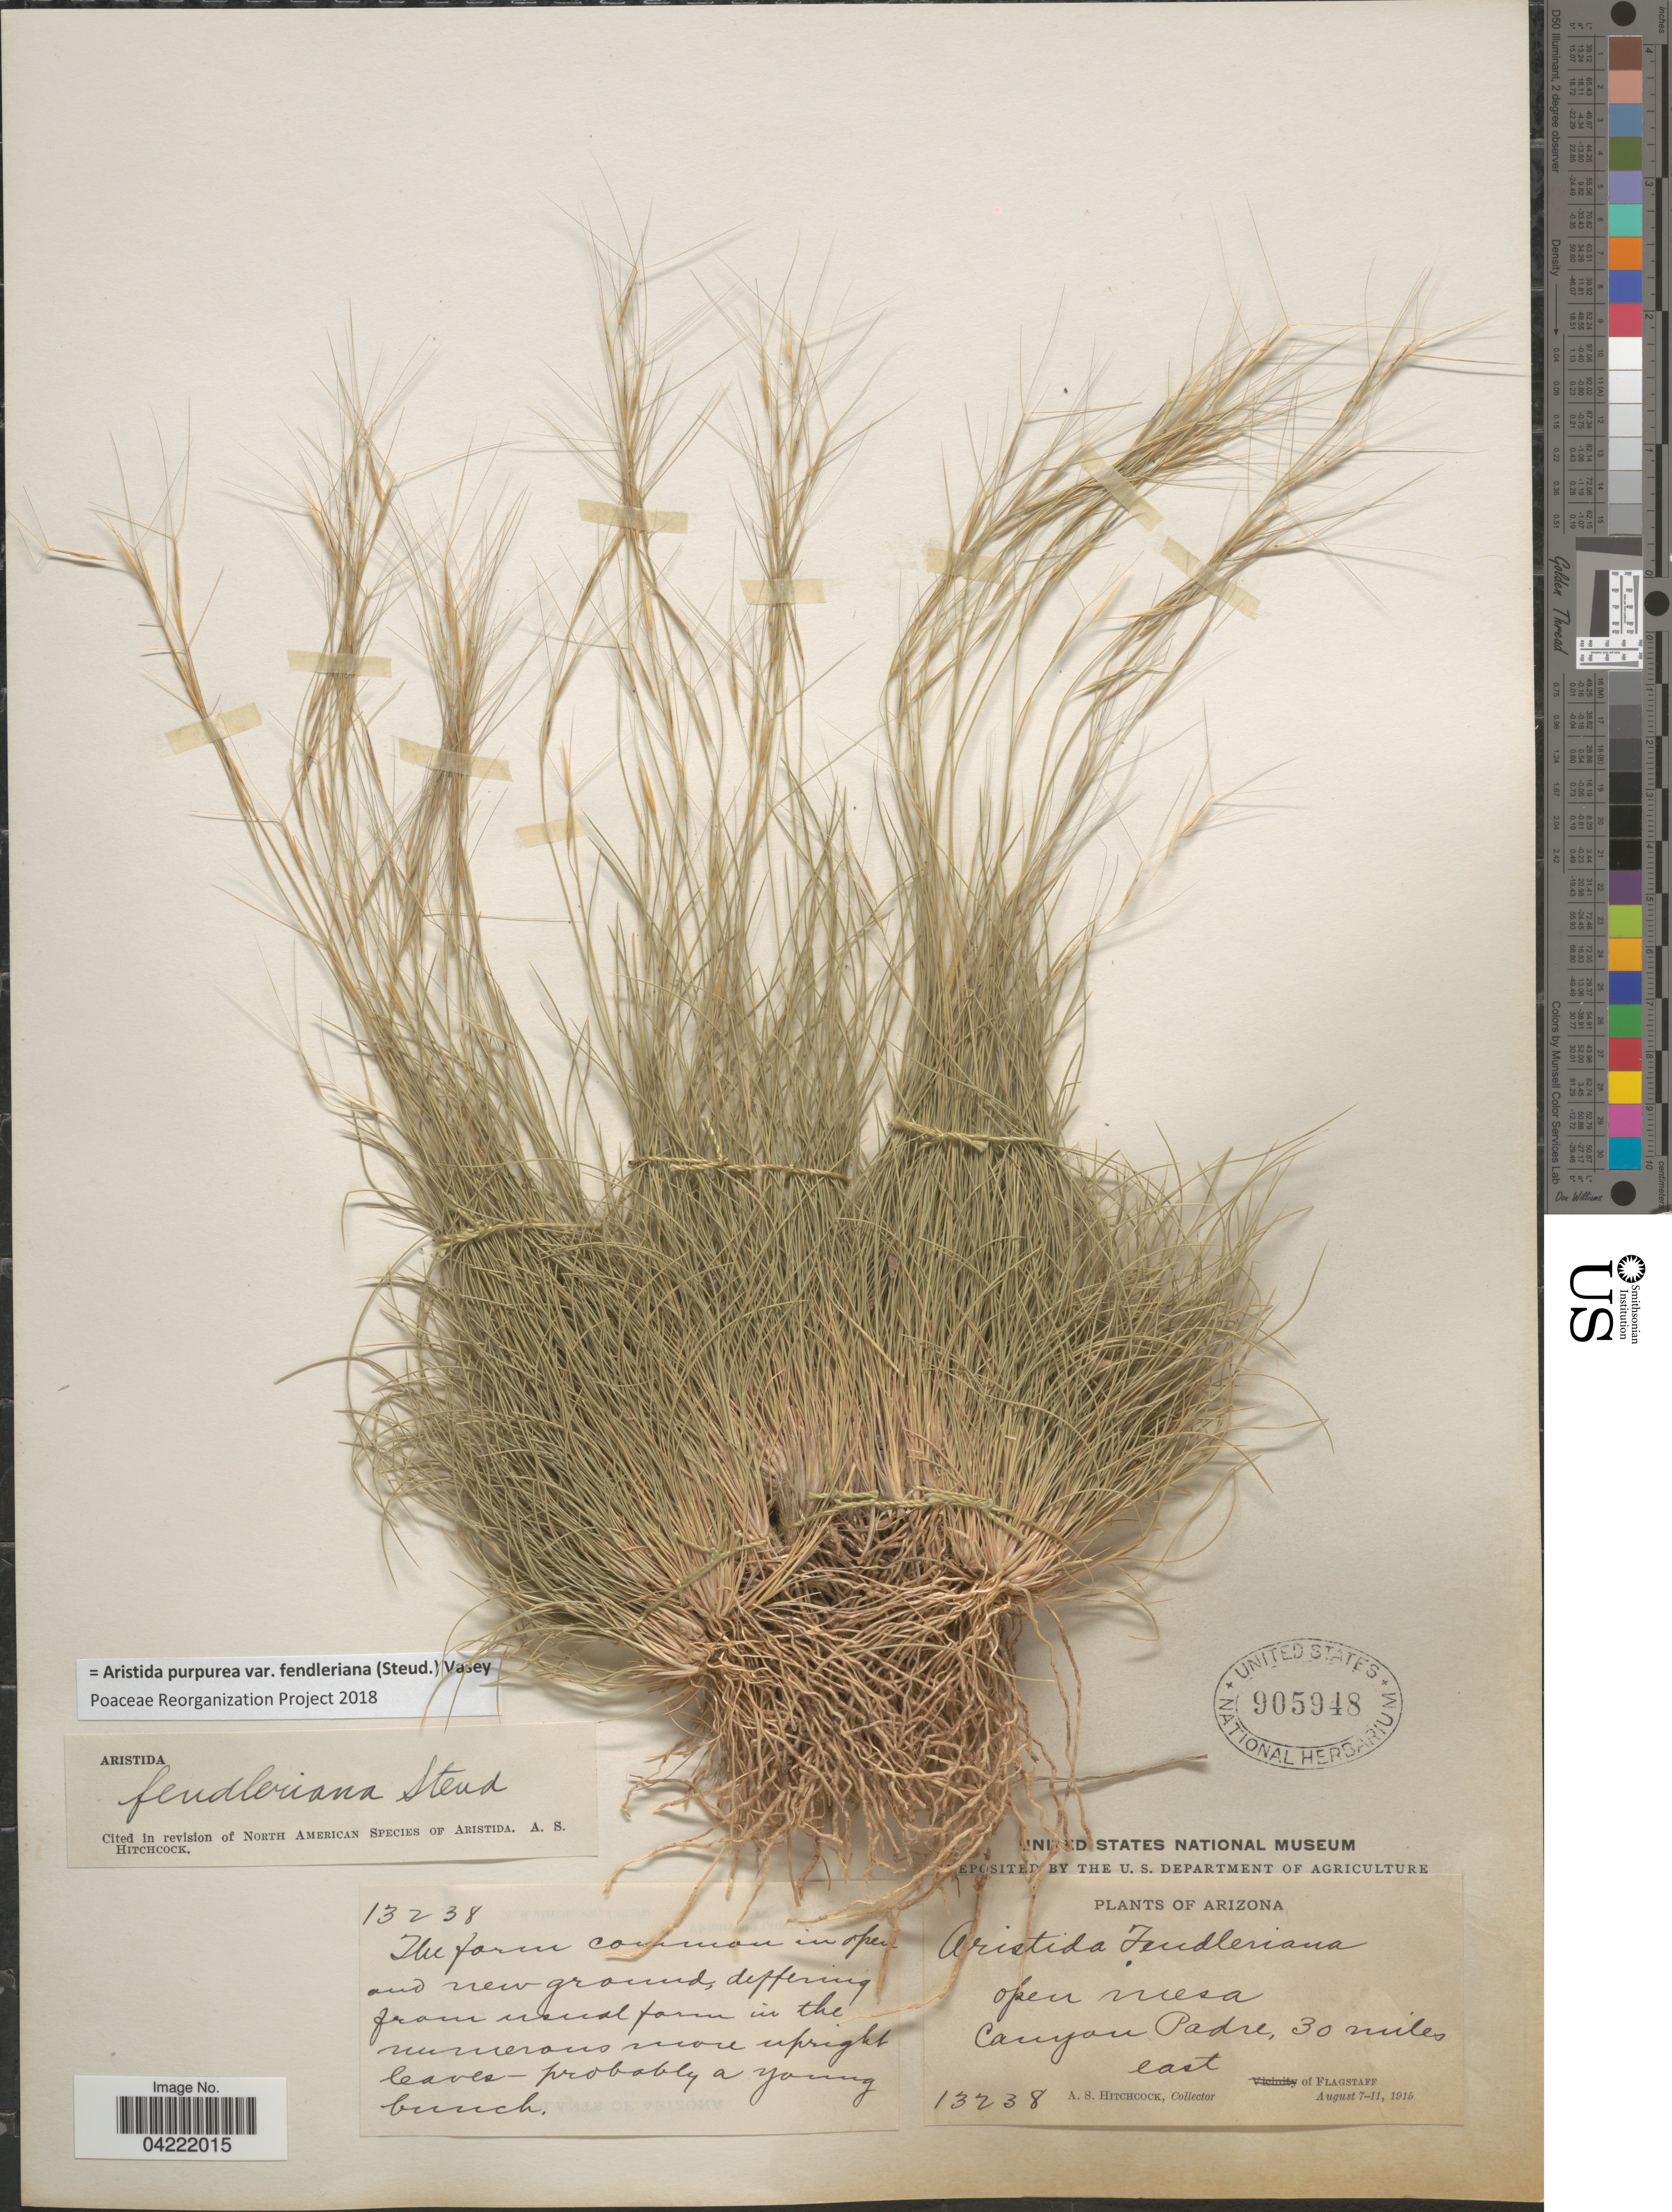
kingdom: Plantae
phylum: Tracheophyta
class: Liliopsida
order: Poales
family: Poaceae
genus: Aristida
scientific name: Aristida purpurea var. fendleriana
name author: (Steud.) Vasey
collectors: A. S. Hitchcock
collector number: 13238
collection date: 1915-08-07/1915-08-11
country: United States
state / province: Arizona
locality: Open mesa. Canyon Padre, 30 miles east of Flagstaff.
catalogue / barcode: US 905948